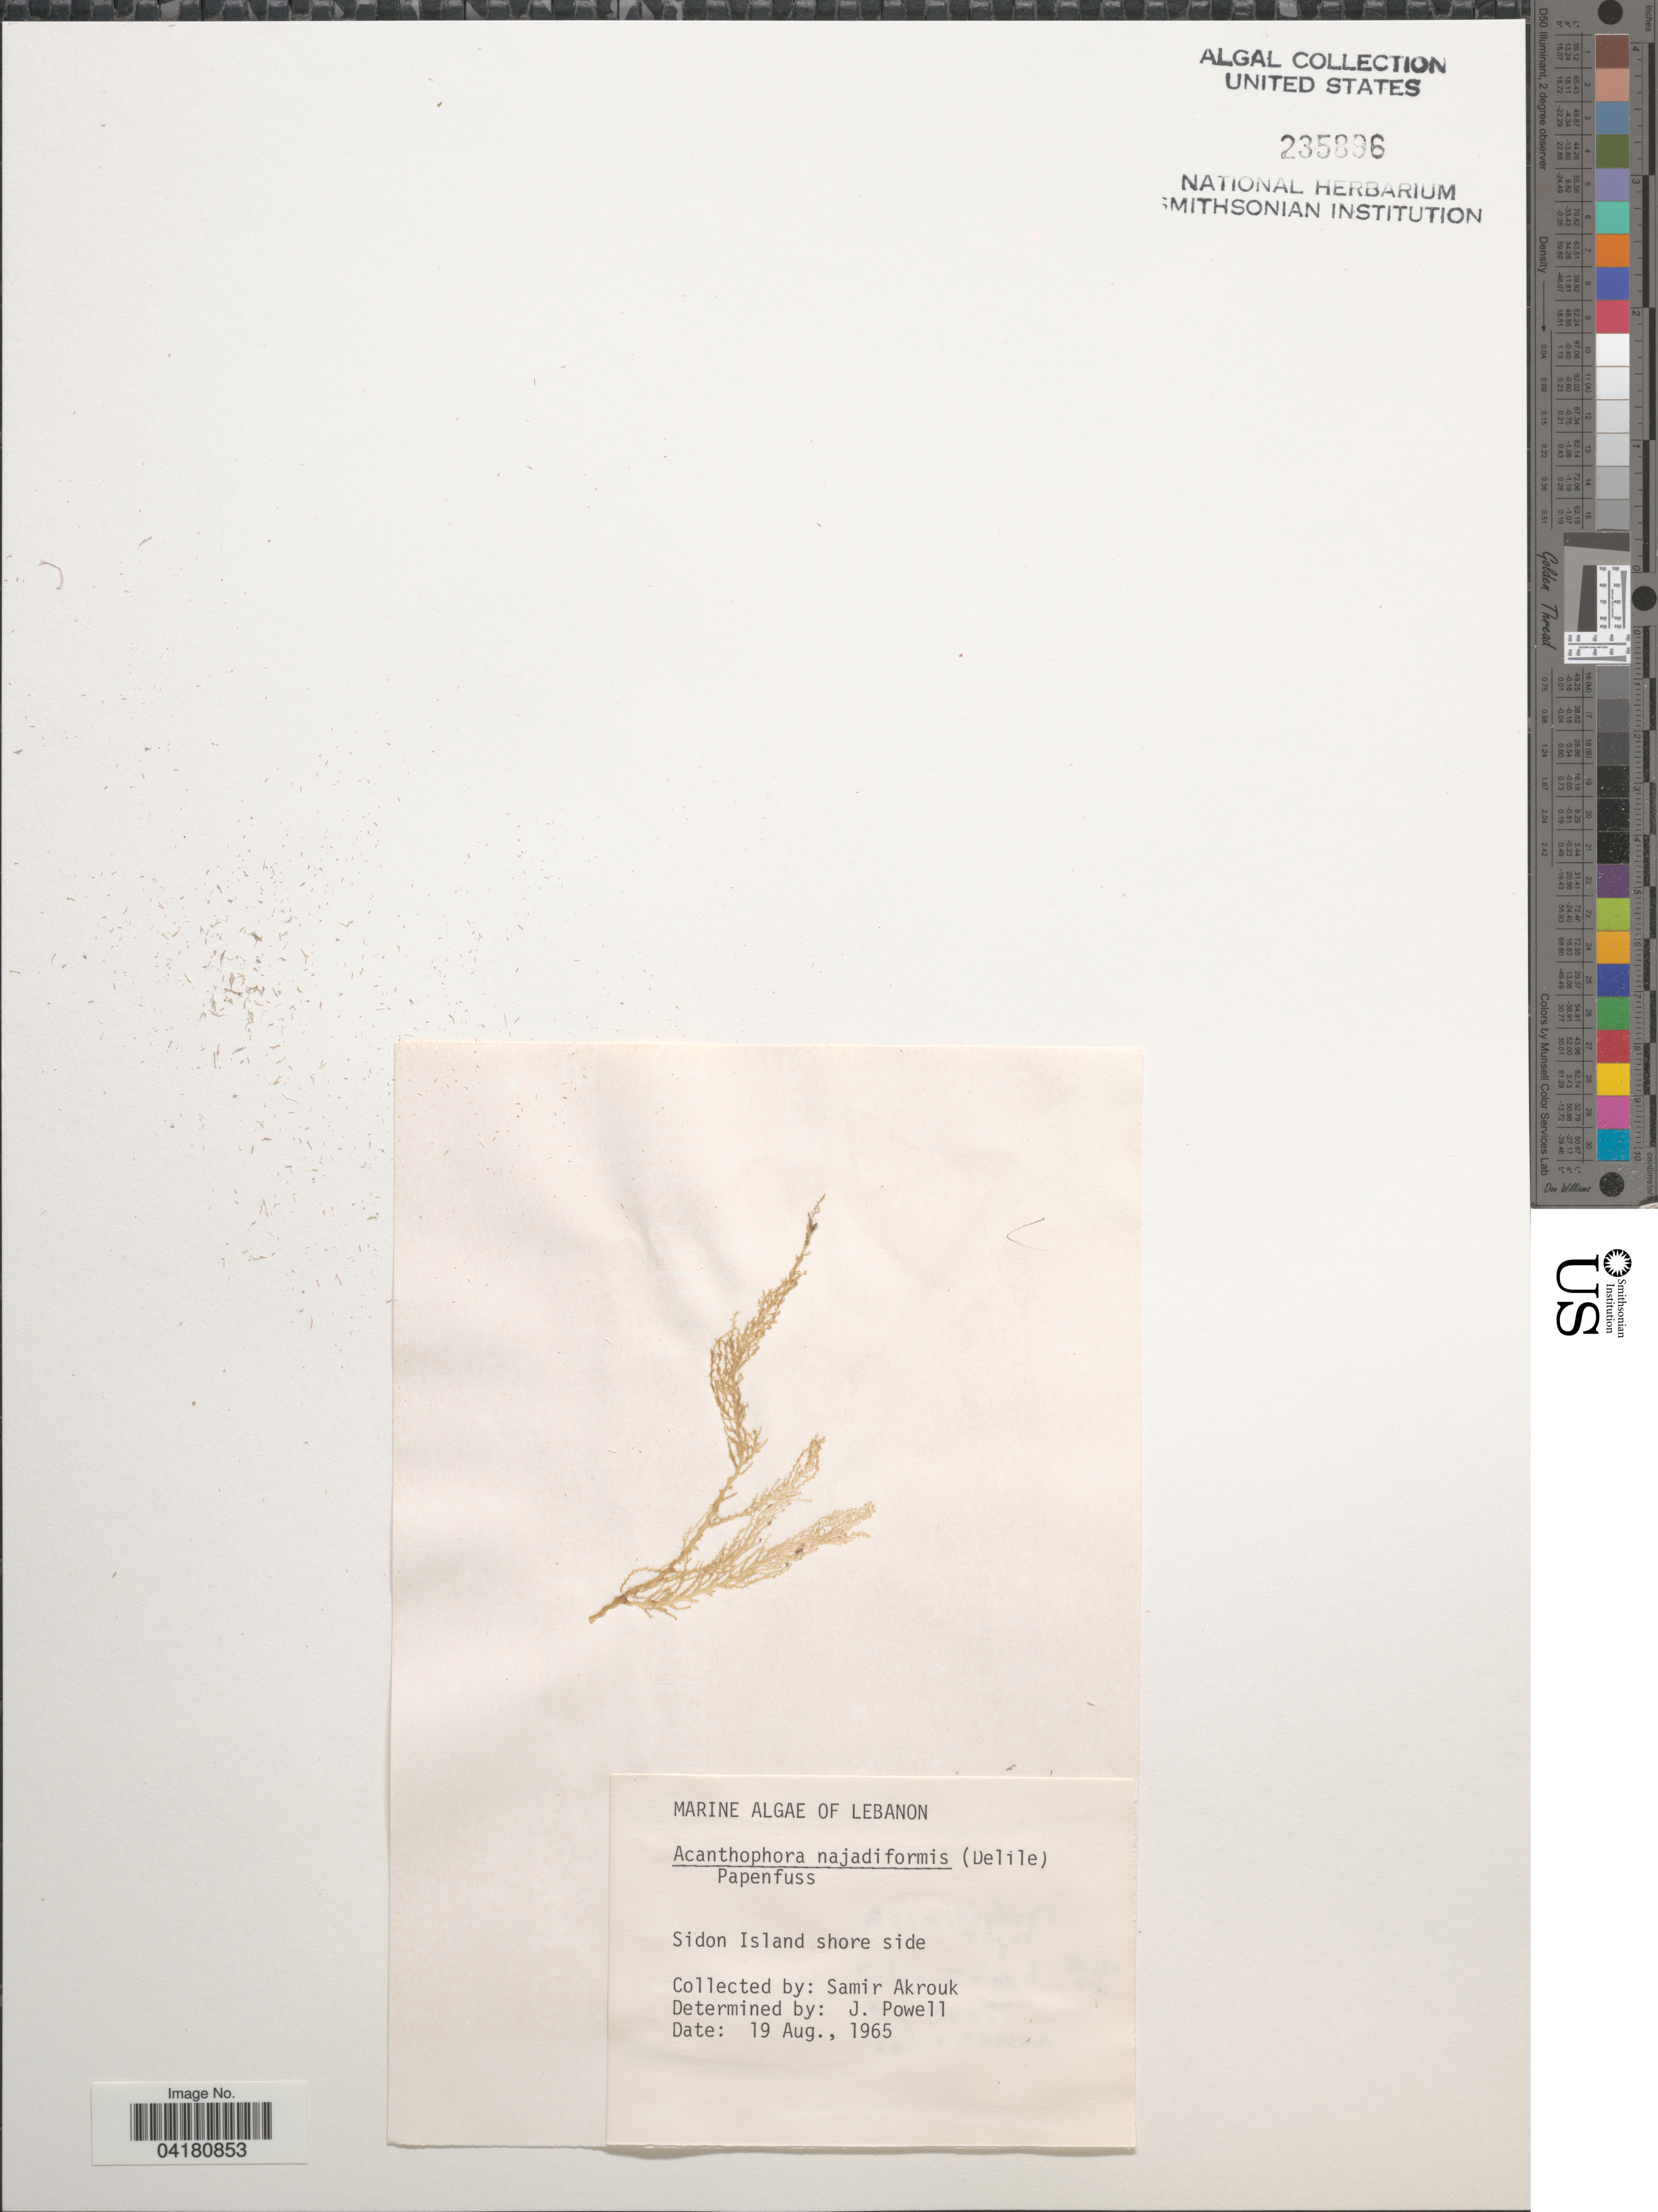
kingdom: Plantae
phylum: Rhodophyta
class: Florideophyceae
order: Ceramiales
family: Rhodomelaceae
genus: Acanthophora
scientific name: Acanthophora nayadiformis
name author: (Delile) Papenf.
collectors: S. Akrouk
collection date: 1965-08-19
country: Lebanon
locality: Sidon Island shore side.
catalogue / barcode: US 235896